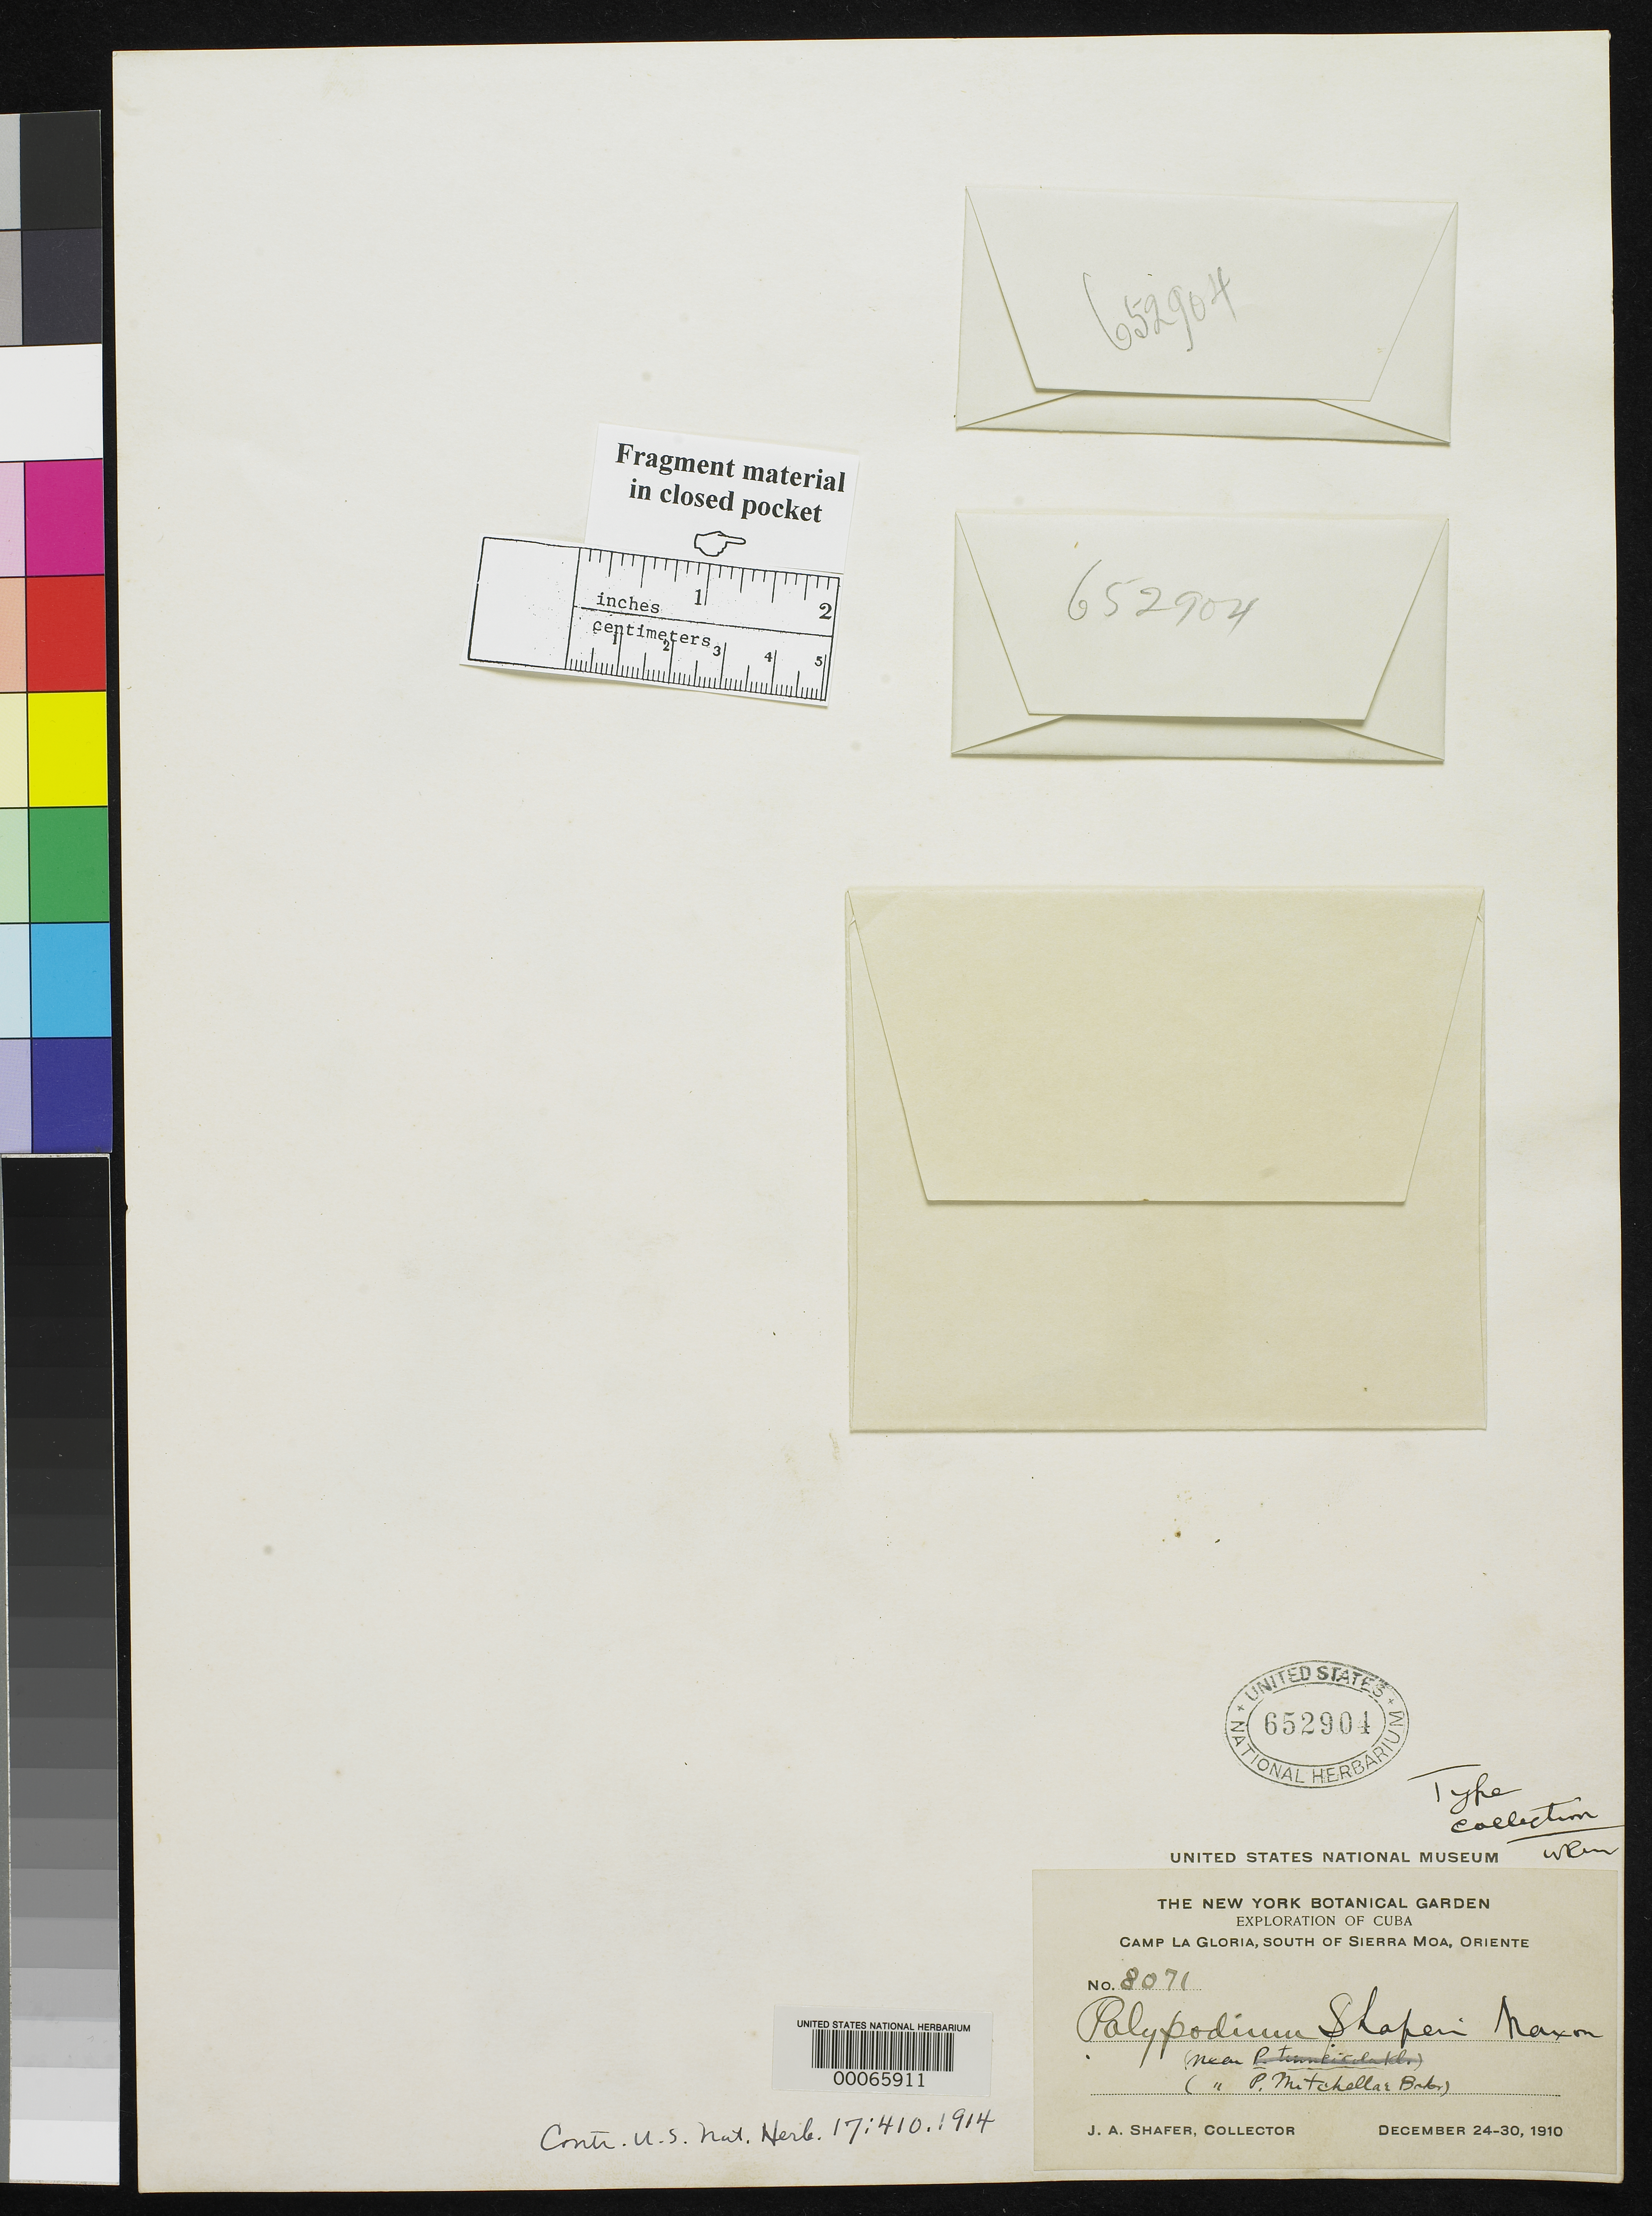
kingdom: Plantae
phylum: Tracheophyta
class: Polypodiopsida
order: Polypodiales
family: Polypodiaceae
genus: Polypodium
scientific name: Polypodium shaferi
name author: Maxon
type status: Holotype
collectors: J. A. Shafer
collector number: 8071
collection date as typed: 24 Dec 1910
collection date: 1910-12-24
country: Cuba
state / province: Oriente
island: Greater Antilles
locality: Camp La Gloria, S of Sierra Moa.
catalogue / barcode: US 652904